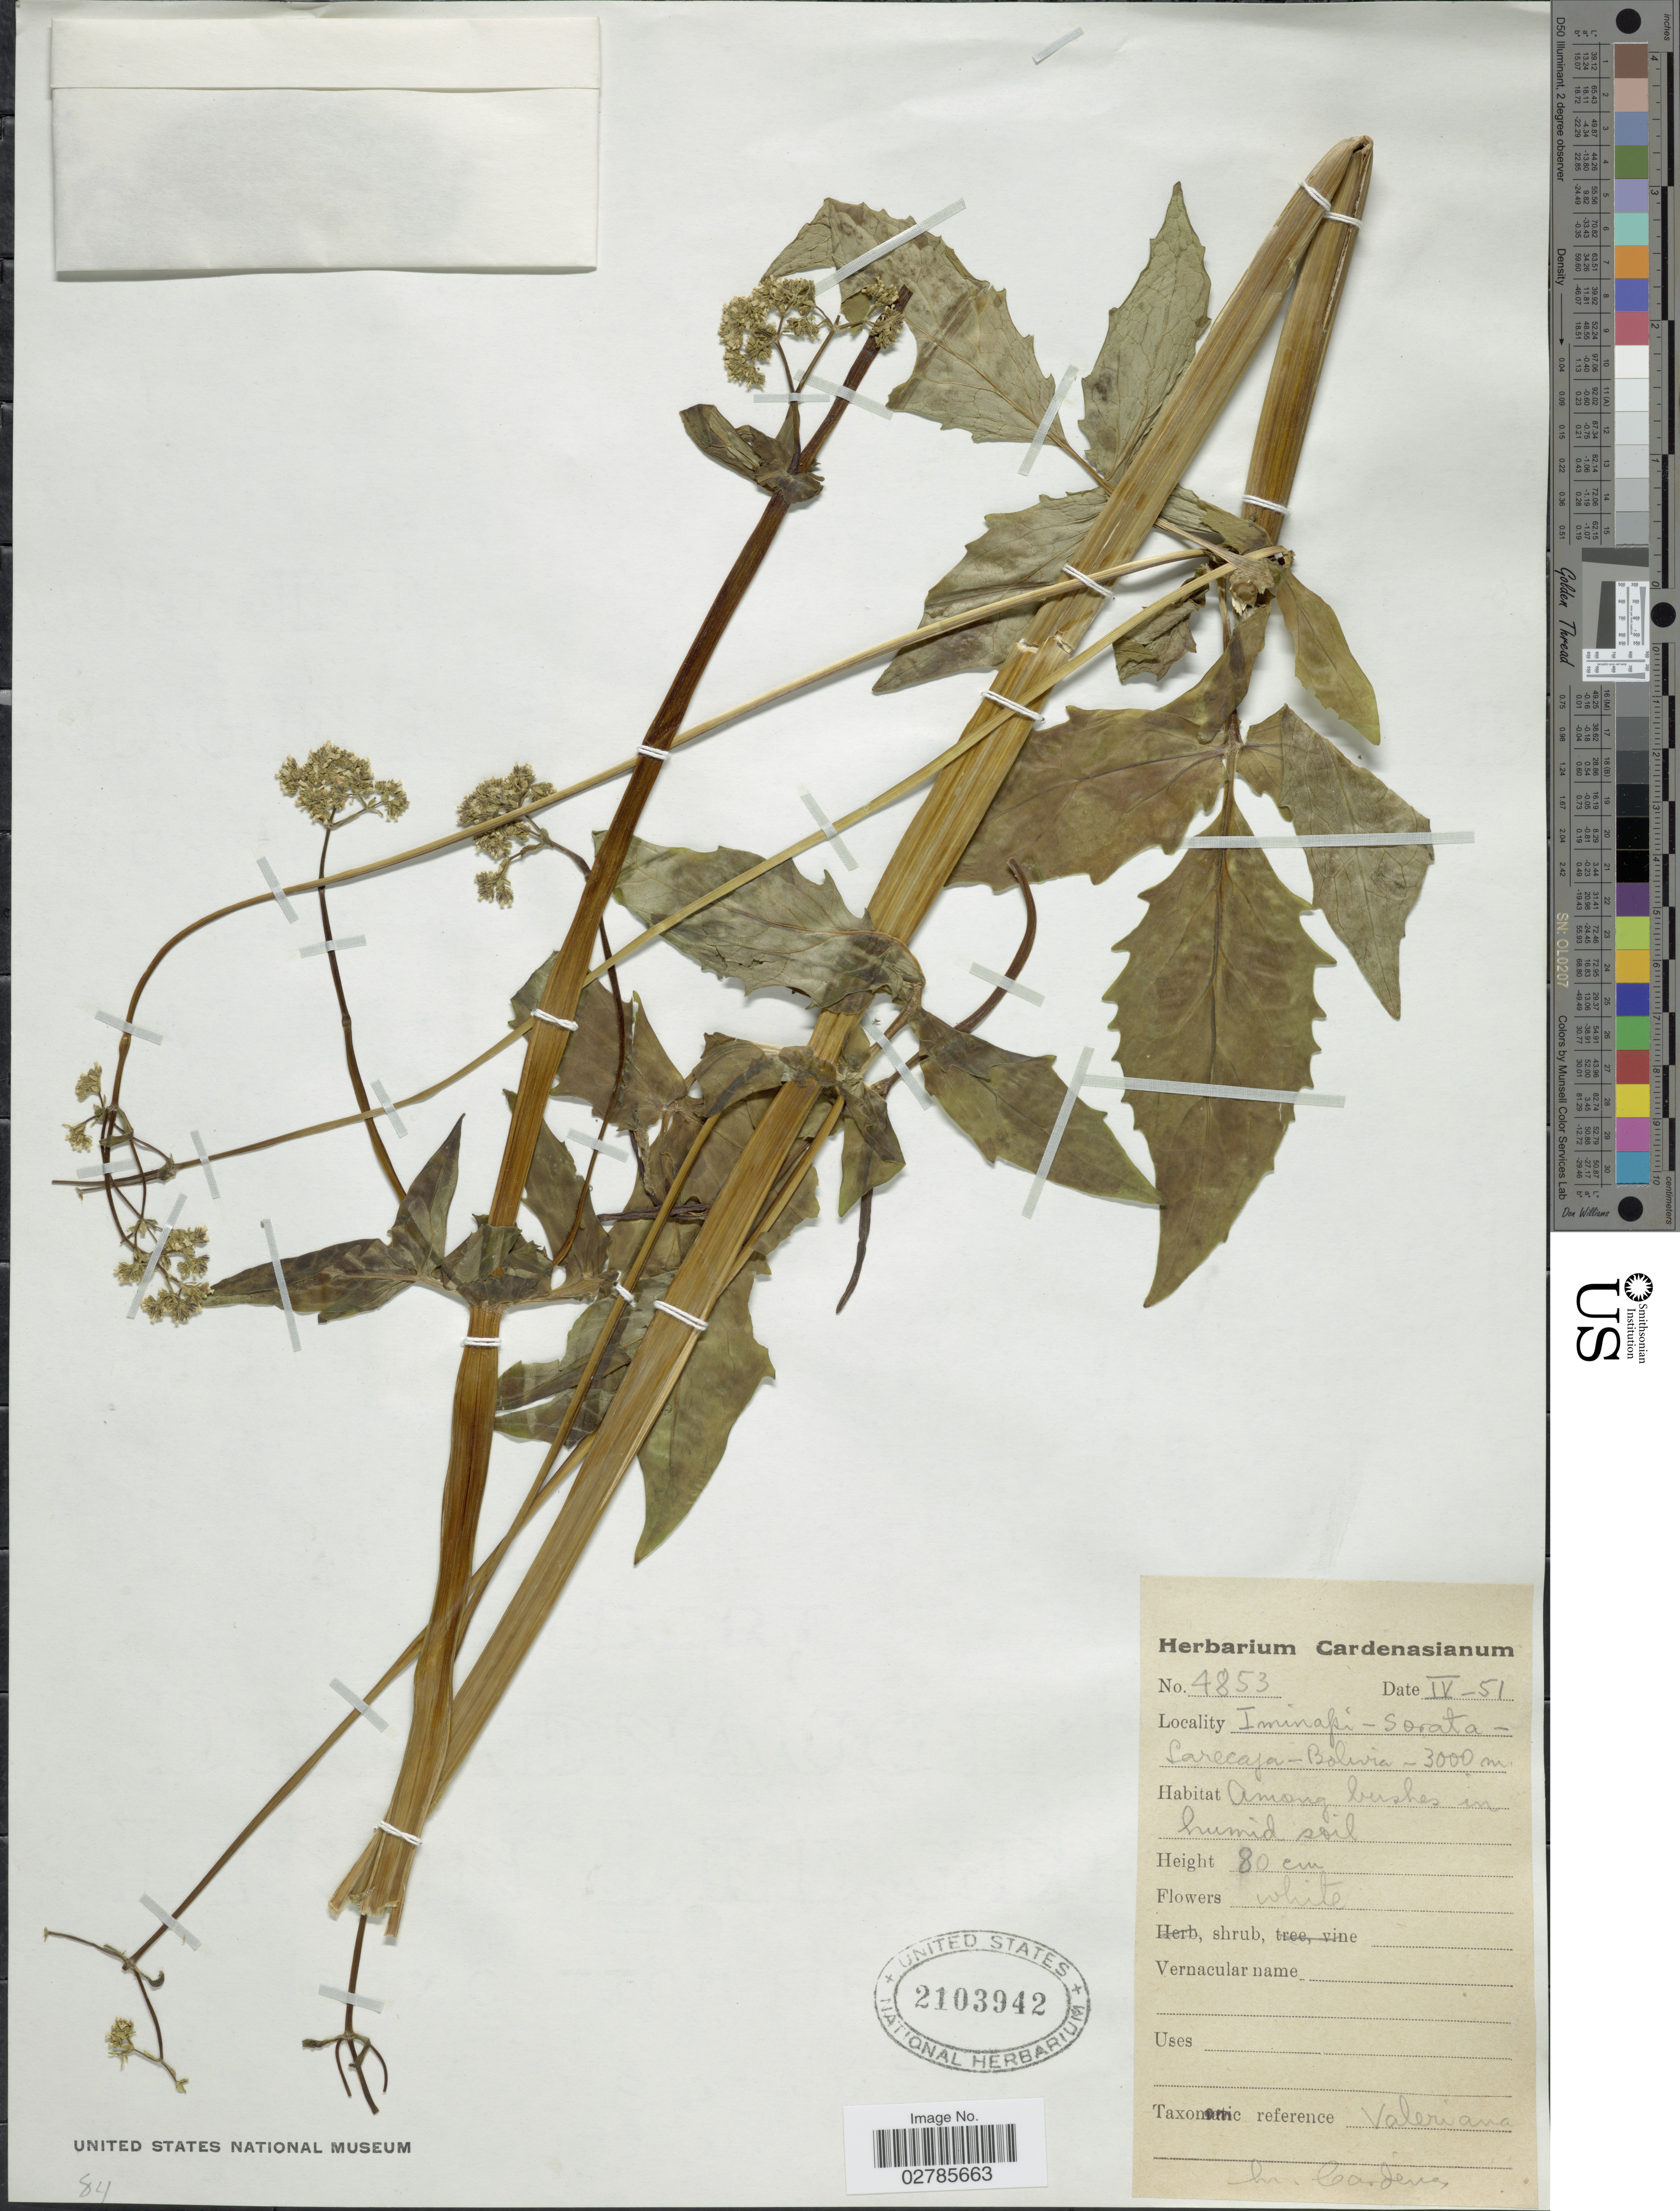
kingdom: Plantae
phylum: Tracheophyta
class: Magnoliopsida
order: Dipsacales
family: Caprifoliaceae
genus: Valeriana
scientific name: Valeriana sp.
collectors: M. Cárdenas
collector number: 4853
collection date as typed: Transcribed d/m/y: /4/51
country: Bolivia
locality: Iminapi - Sorata - Sarecaja.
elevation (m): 3000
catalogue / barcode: US 2103942